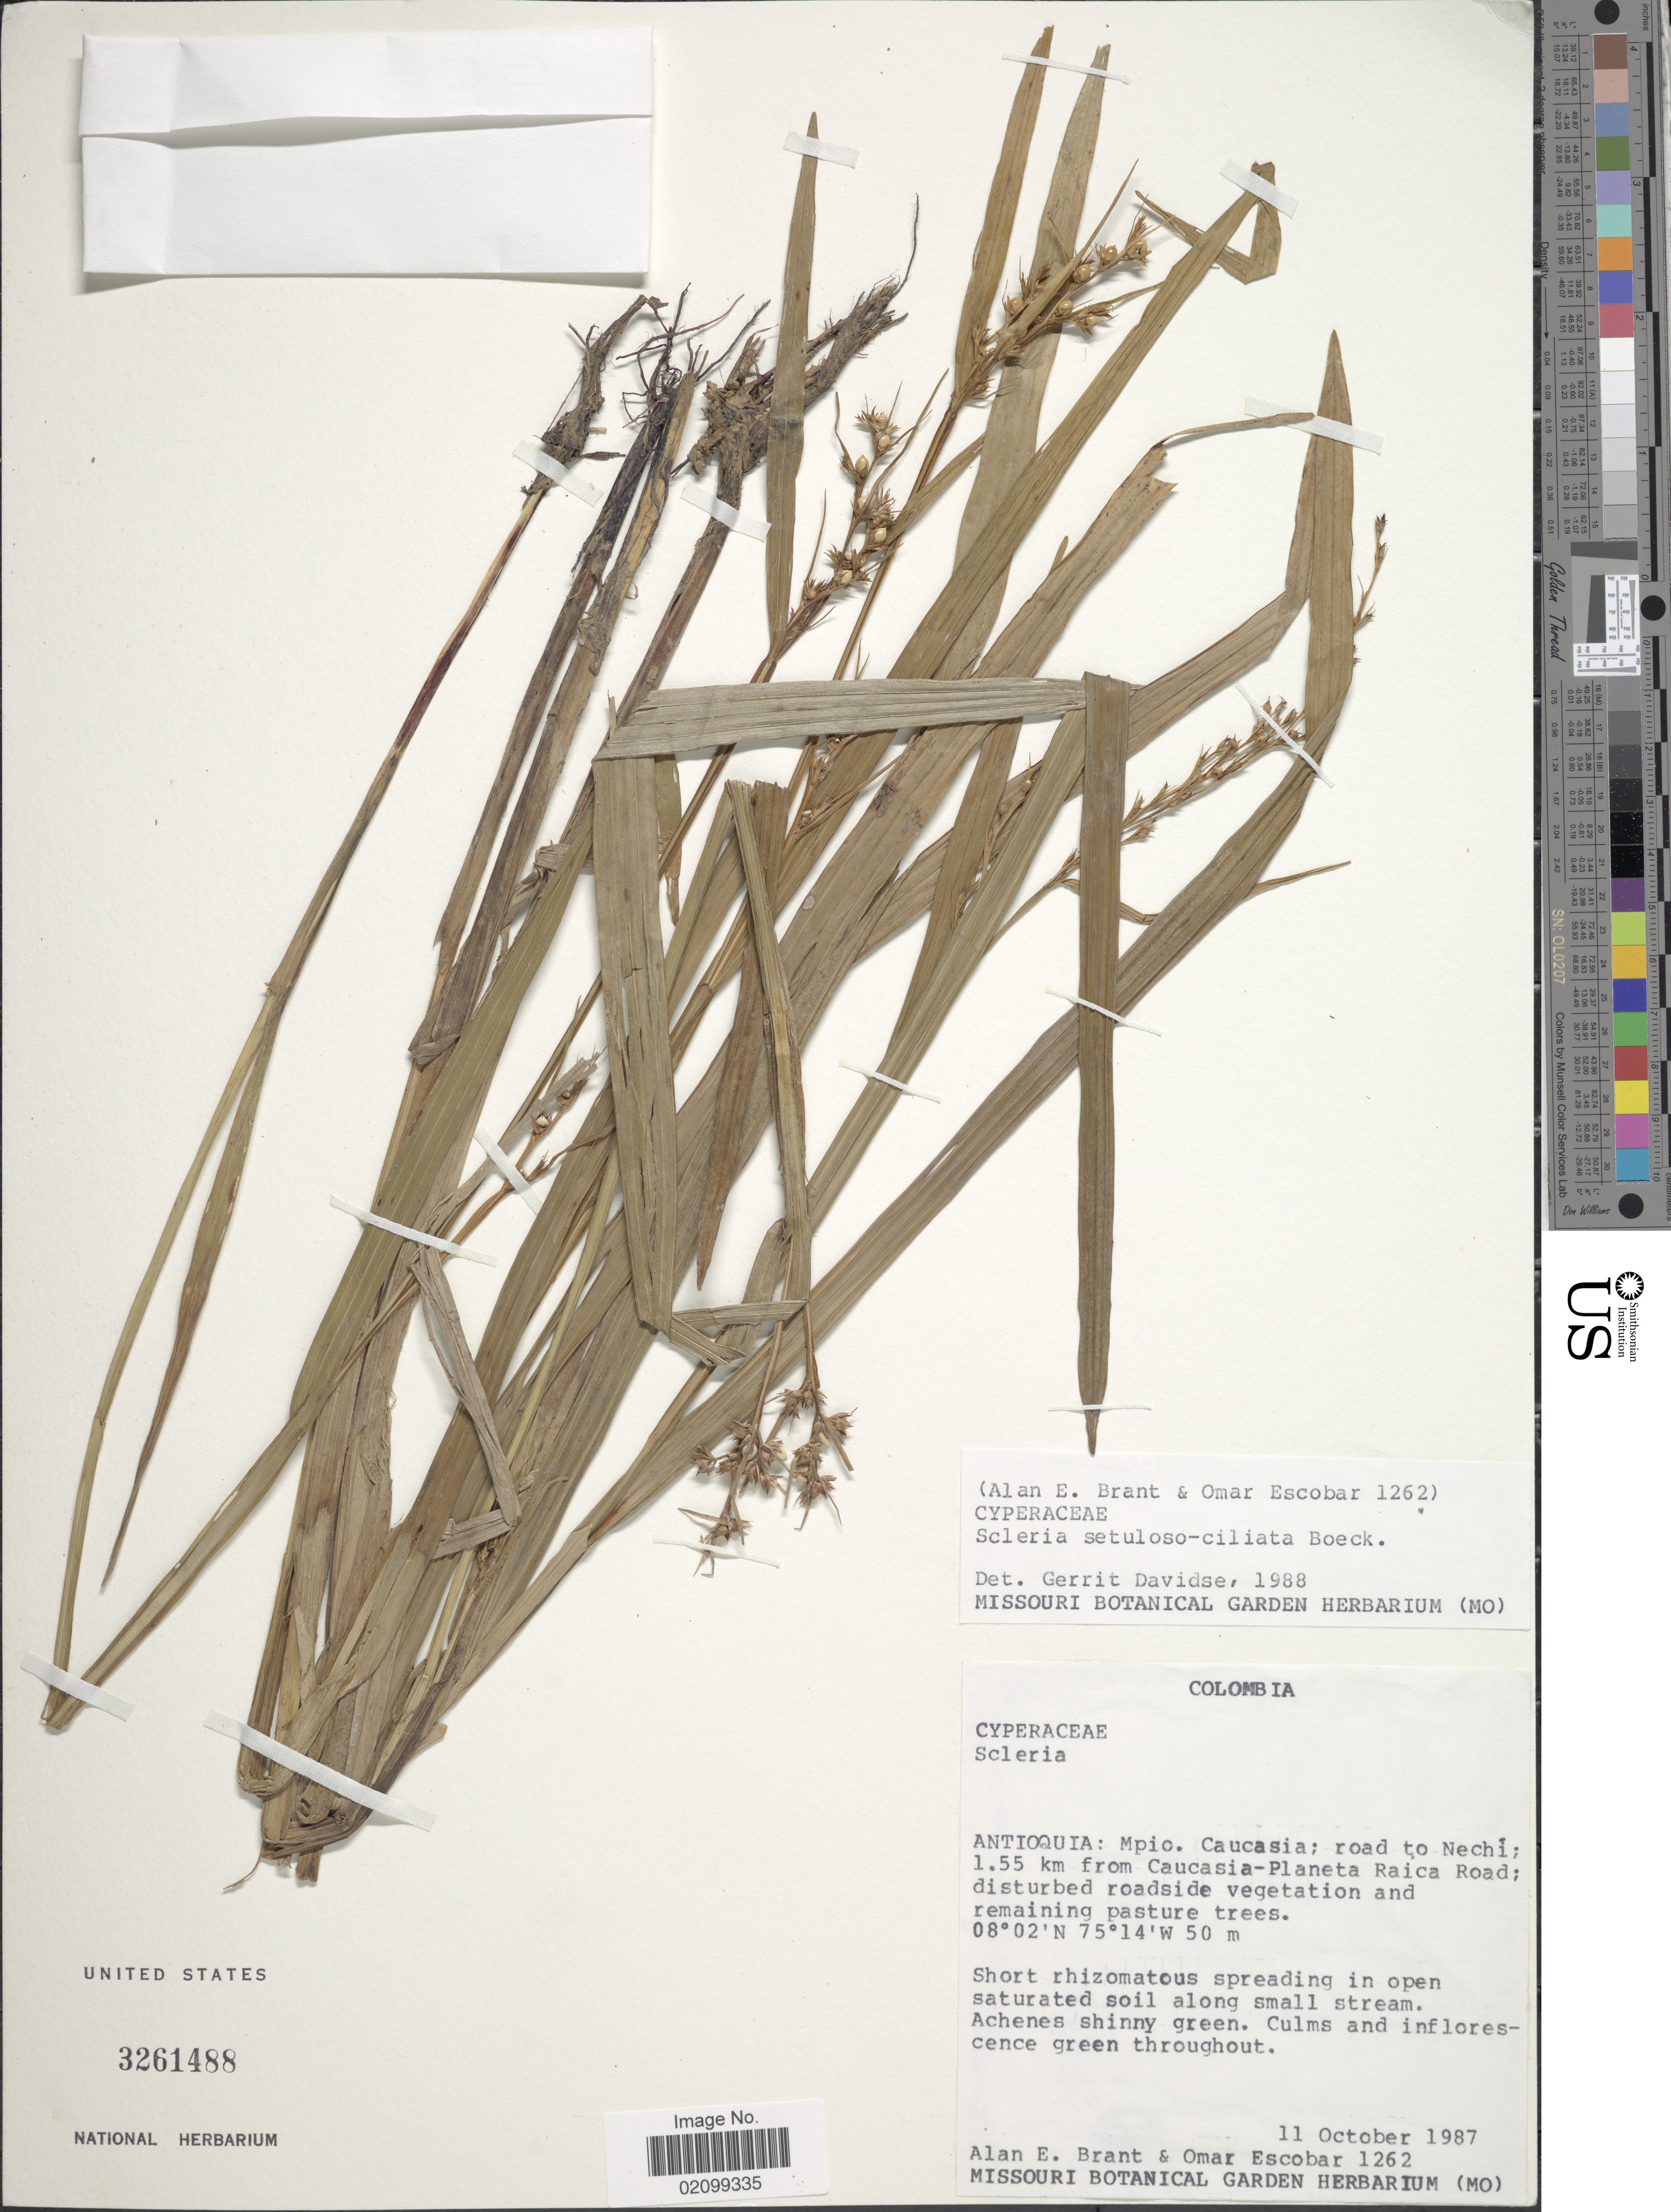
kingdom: Plantae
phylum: Tracheophyta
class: Liliopsida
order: Poales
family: Cyperaceae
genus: Scleria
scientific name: Scleria setulosociliata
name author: Boeckeler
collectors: A. Brant & O. D. Escobar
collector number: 1262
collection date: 1987-10-11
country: Colombia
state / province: Antioquia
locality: Antioquia: Mpio. Caucasia; road to Nechi; 1.55 km frrom Caucasia - Planeta Raica Road.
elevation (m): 50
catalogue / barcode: US 3261488